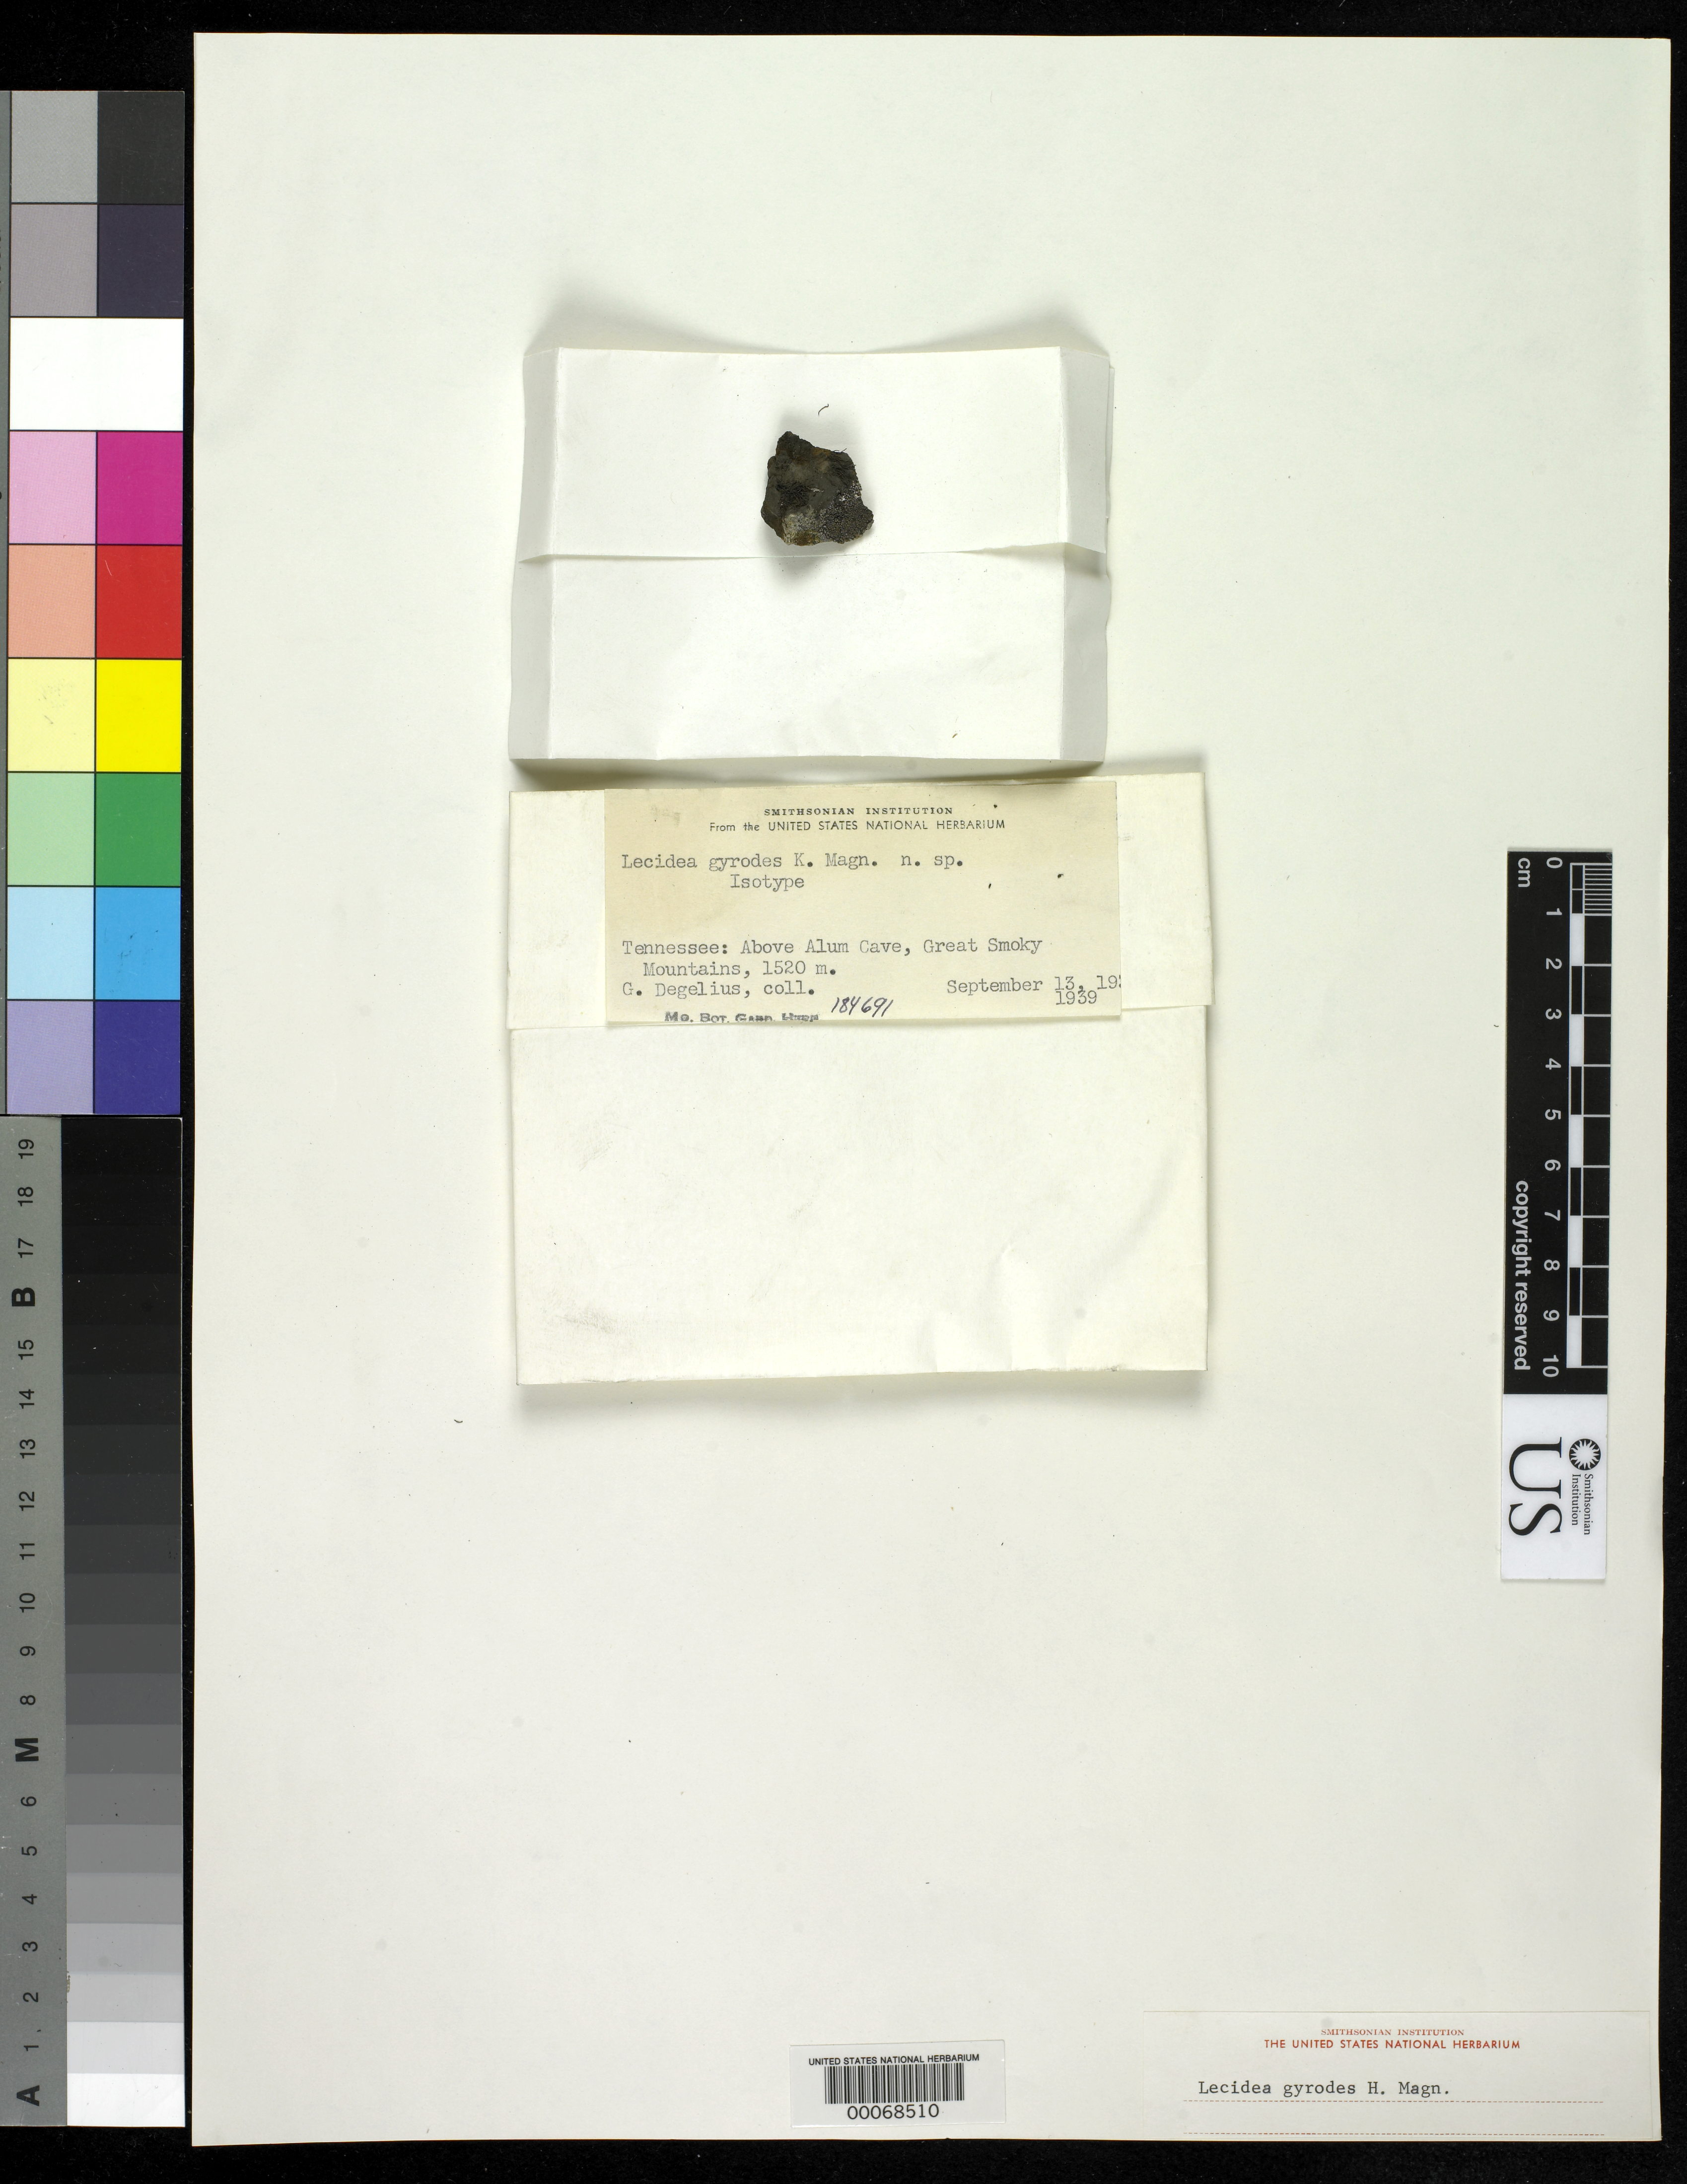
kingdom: Fungi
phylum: Ascomycota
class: Lecanoromycetes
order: Lecideales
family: Lecideaceae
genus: Lecidea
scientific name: Lecidea gyrodes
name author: H. Magn. ex Degel.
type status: Isotype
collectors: G. B. F. Degelius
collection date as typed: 13 Sep 1939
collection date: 1939-09-13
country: United States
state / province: Tennessee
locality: Above Alum Cave, Great Smokey Mts.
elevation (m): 1520